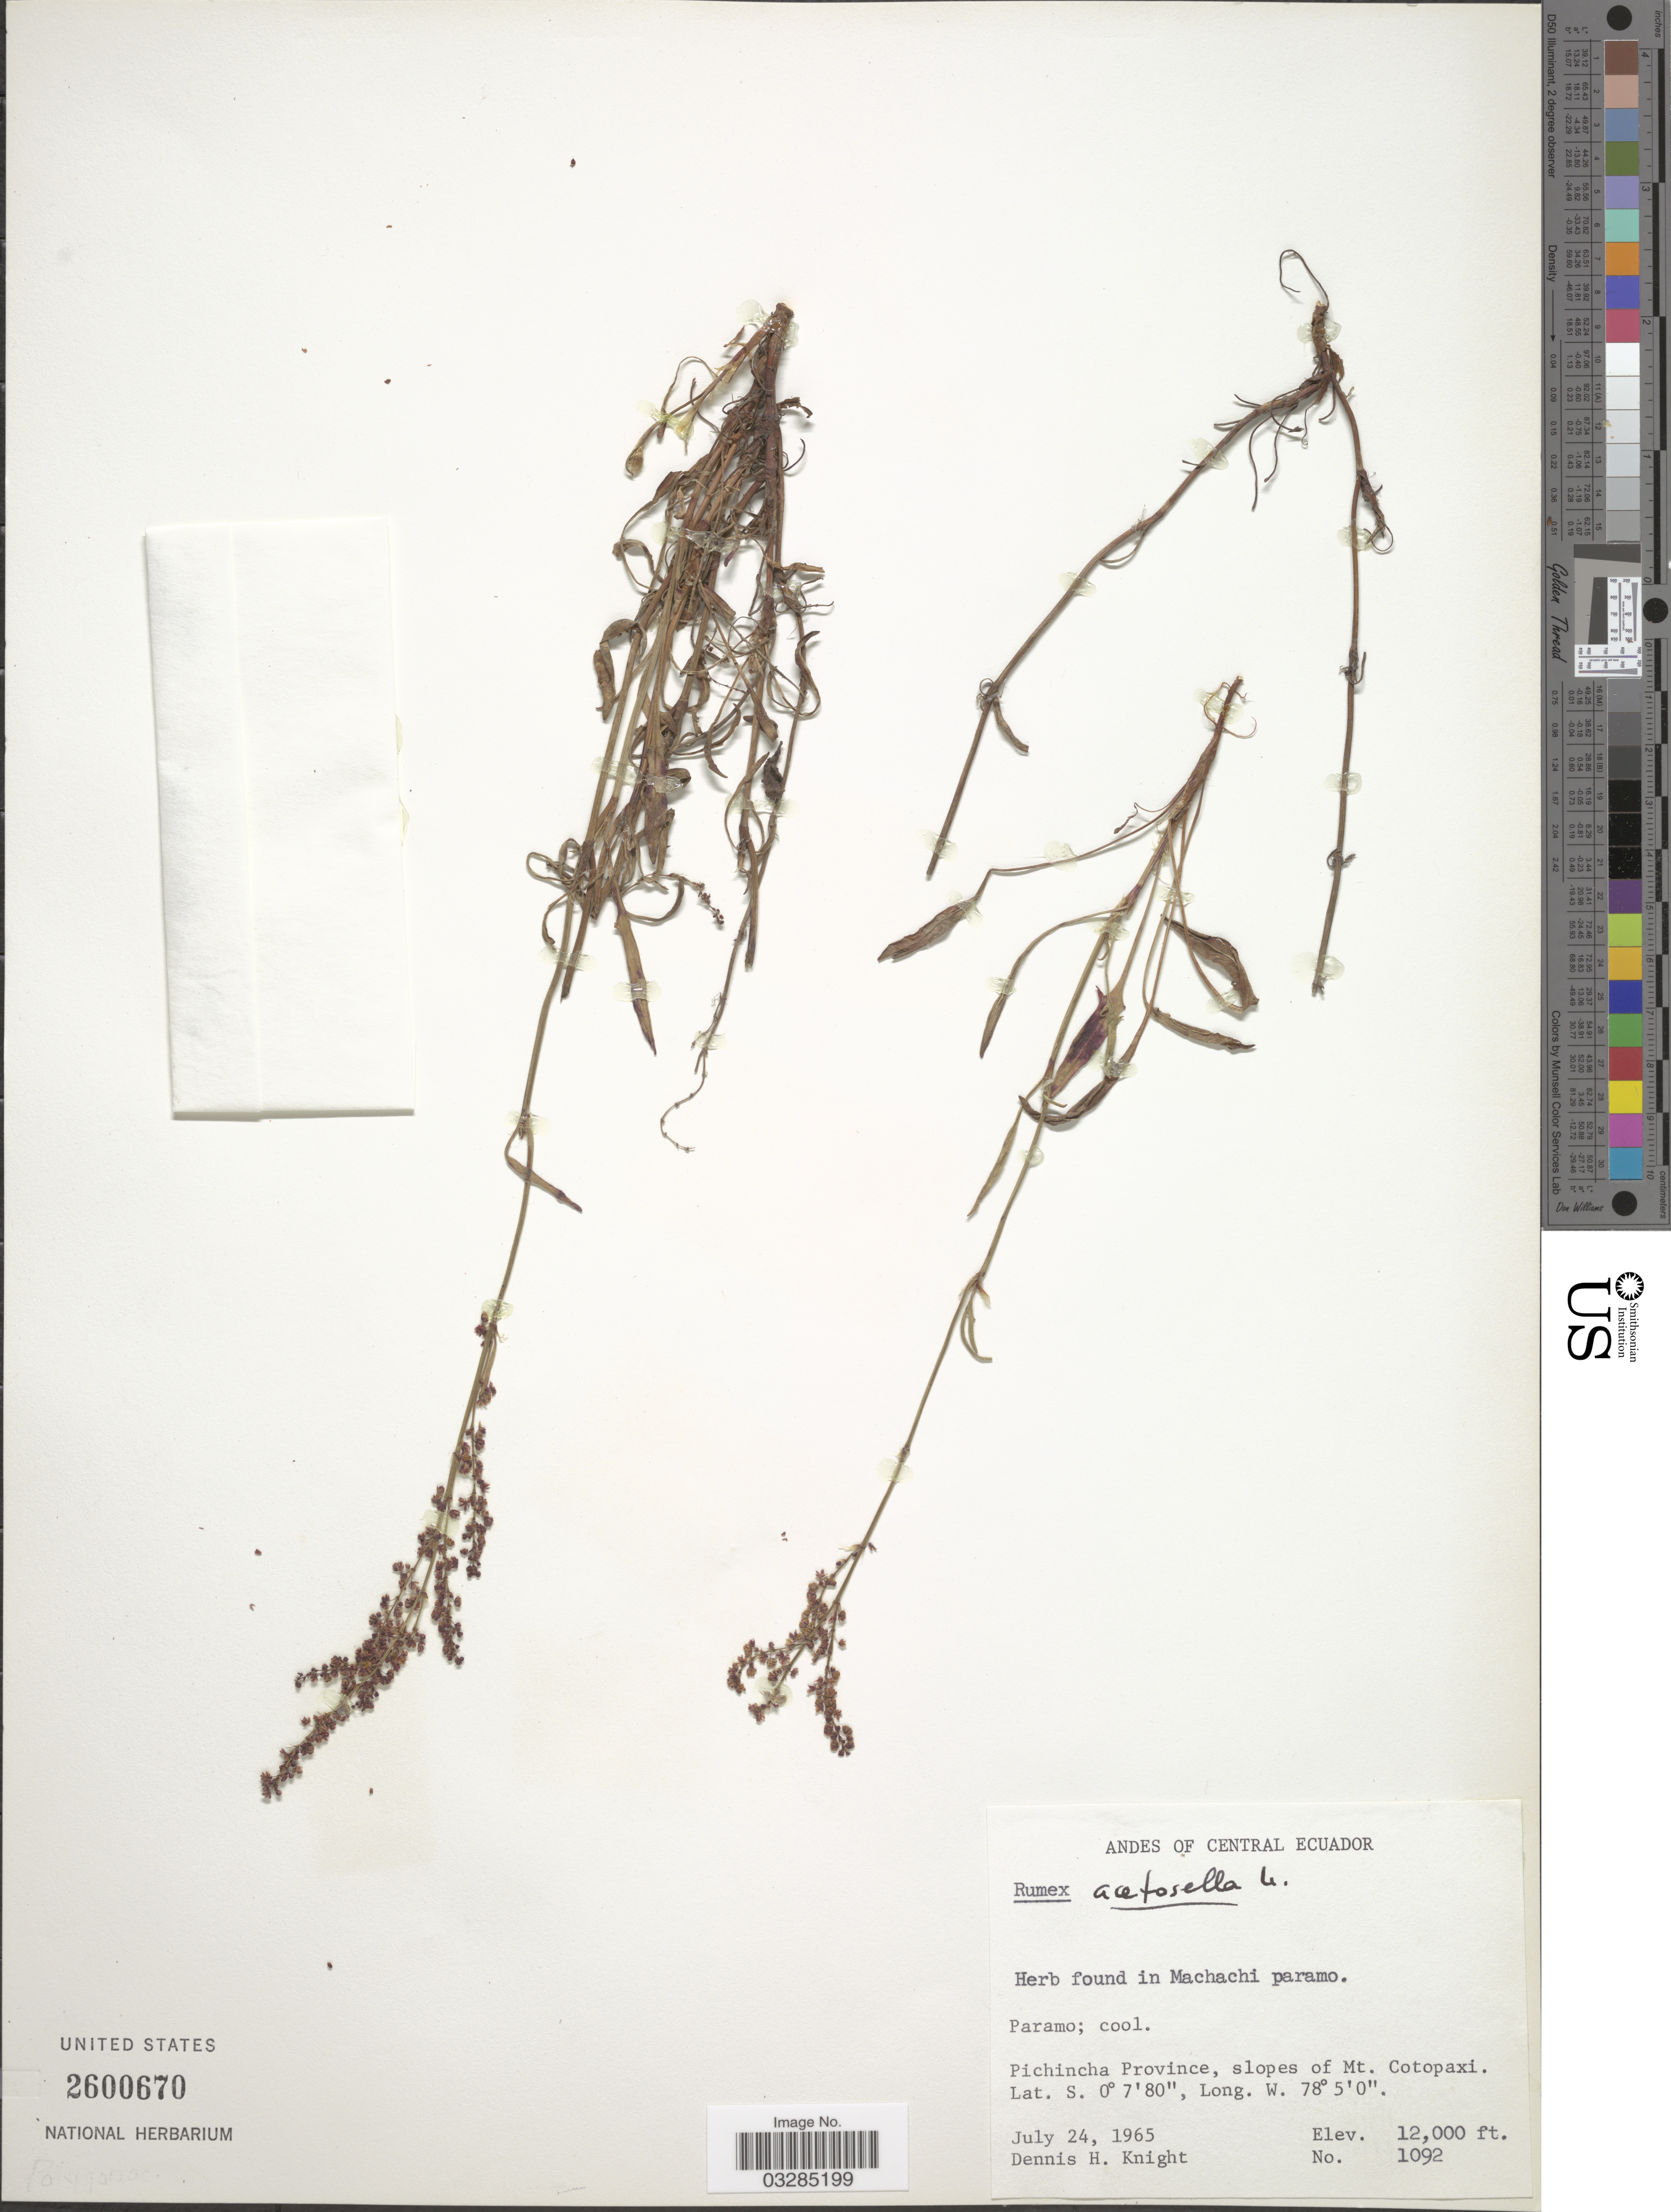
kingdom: Plantae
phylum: Tracheophyta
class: Magnoliopsida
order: Caryophyllales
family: Polygonaceae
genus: Rumex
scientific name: Rumex acetosella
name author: L.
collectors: D. Knight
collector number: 1092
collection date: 1965-07-24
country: Ecuador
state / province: Pichincha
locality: Andes of Central Ecuador. Slopes of Mt. Cotopaxi.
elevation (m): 3658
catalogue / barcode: US 2600670